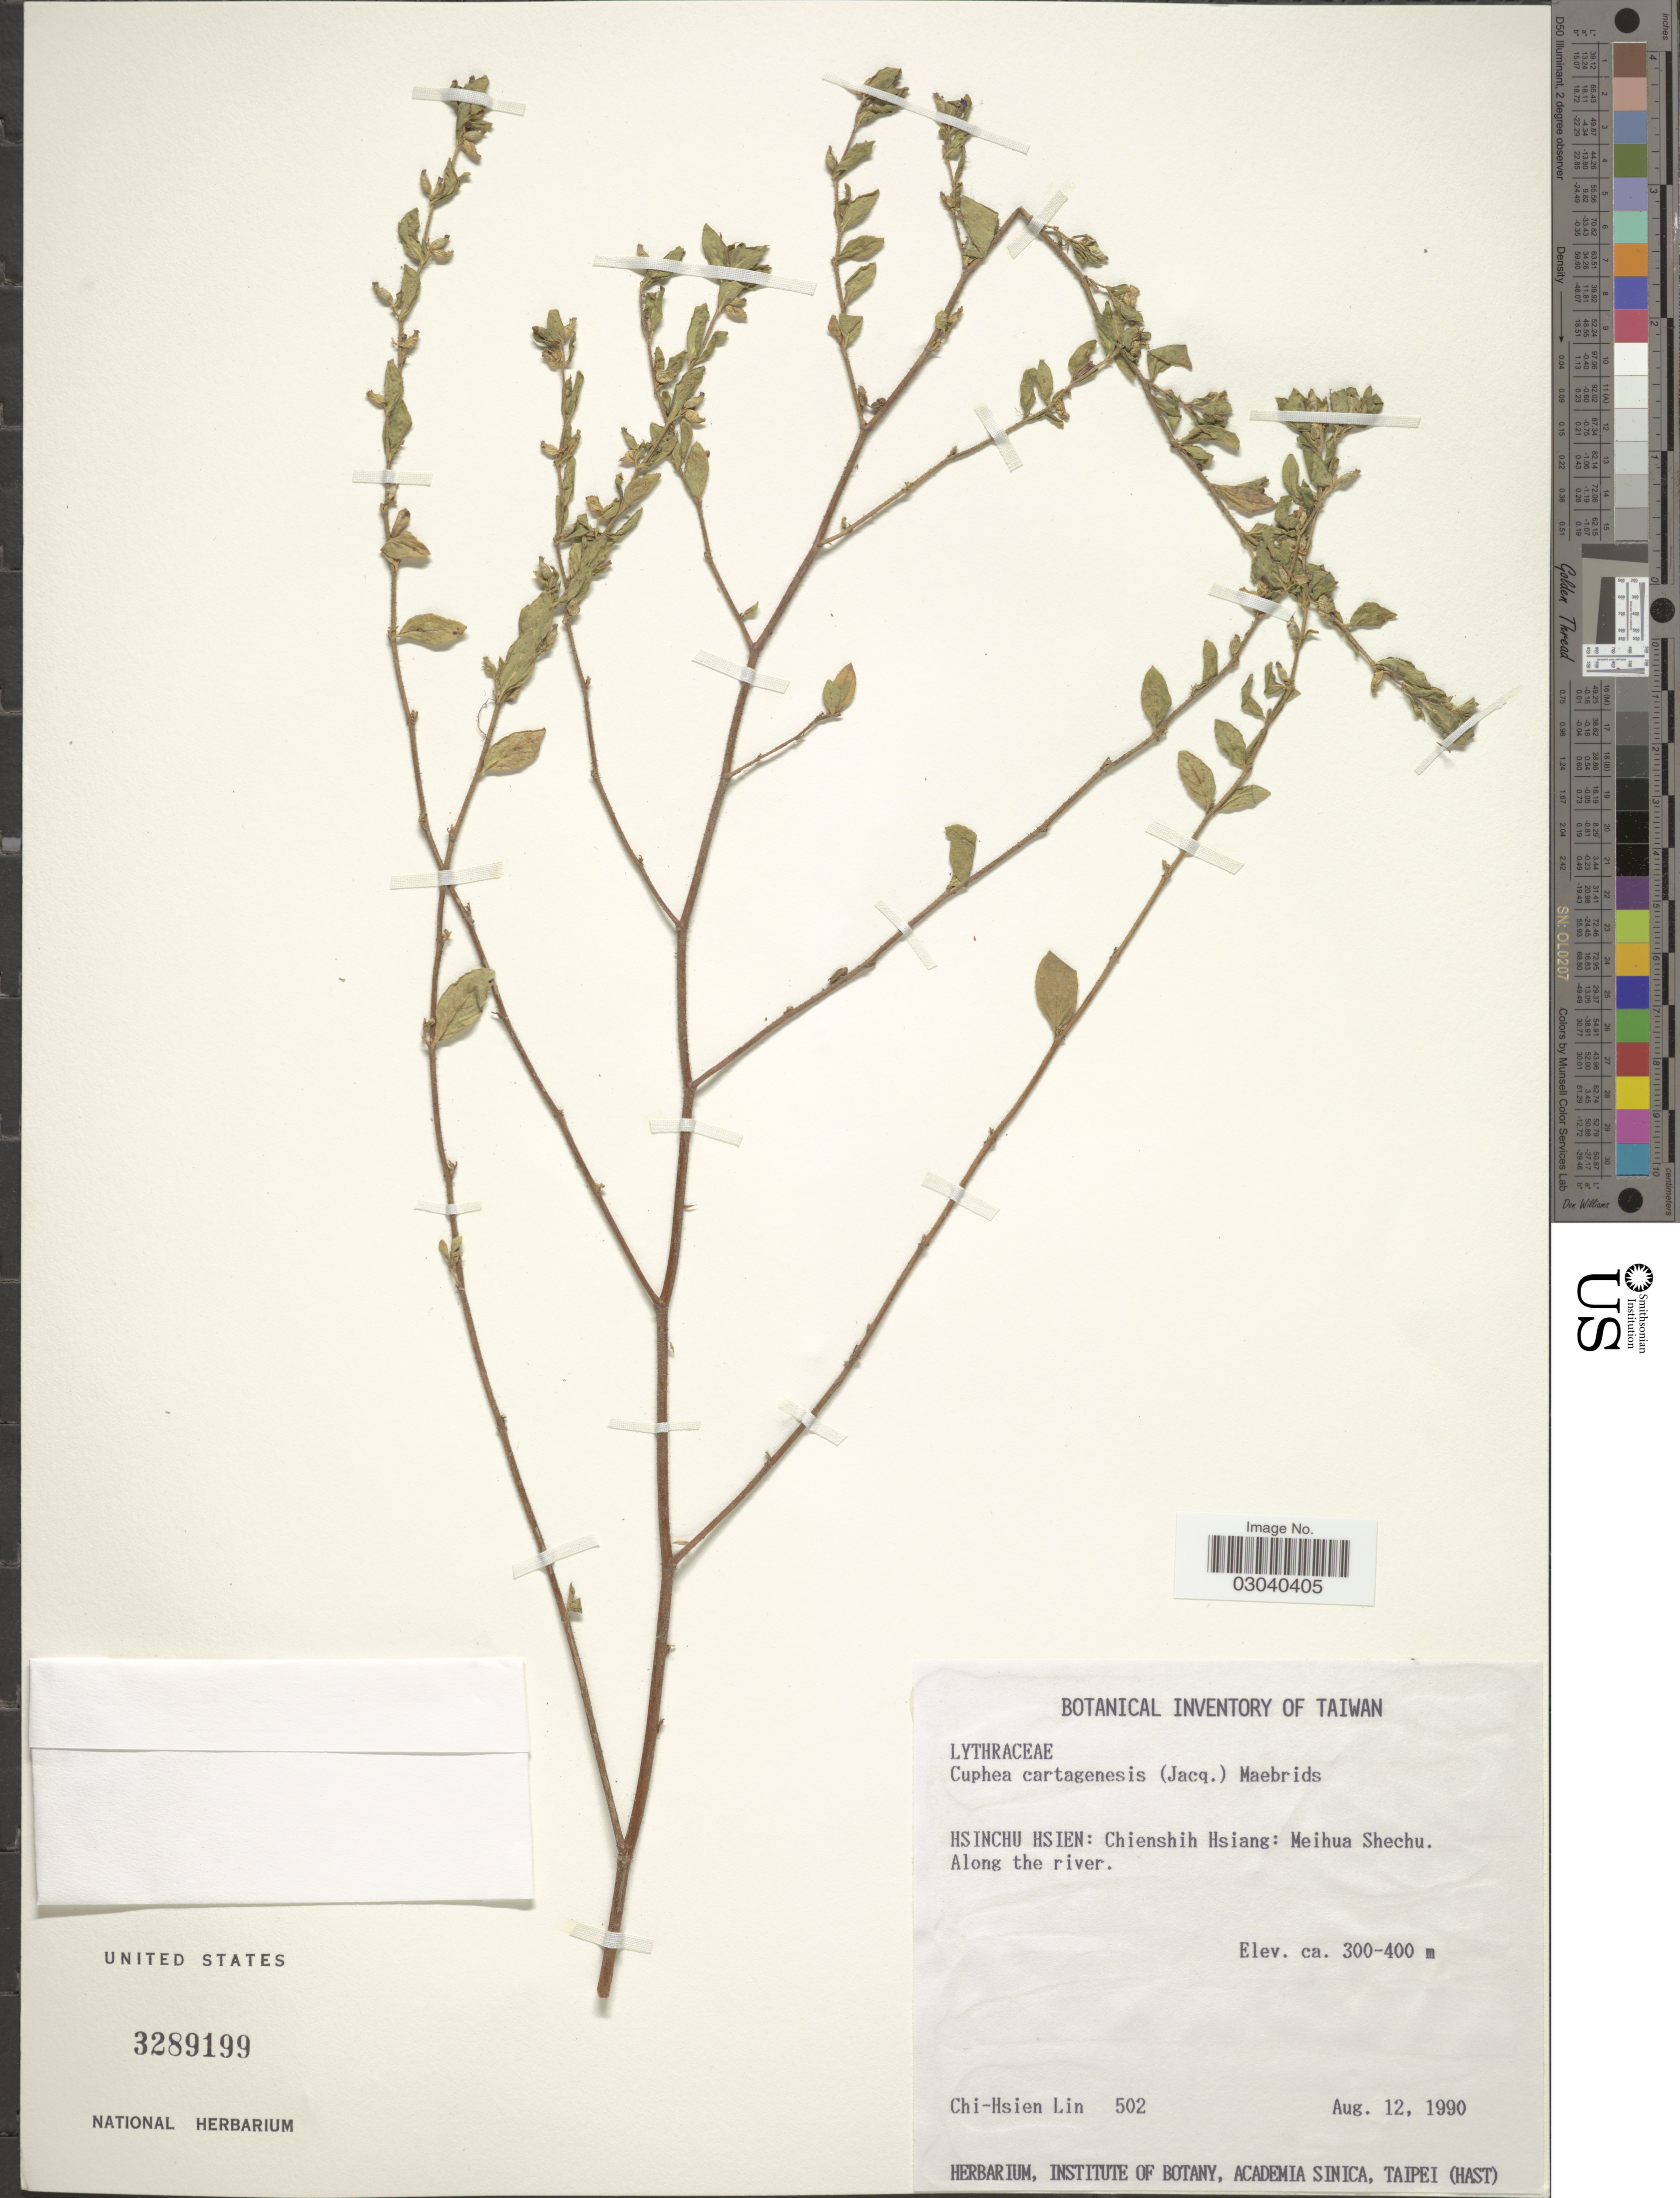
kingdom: Plantae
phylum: Tracheophyta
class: Magnoliopsida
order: Myrtales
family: Lythraceae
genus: Cuphea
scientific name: Cuphea carthagenensis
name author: (Jacq.) J.F. Macbr.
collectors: C. Lin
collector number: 502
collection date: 1990-08-12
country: Taiwan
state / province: Hsinchu City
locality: Hsinchu Hsien: Chienshih Hsiang: Meihua Shechu. Along the river.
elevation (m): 300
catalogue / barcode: US 3289199